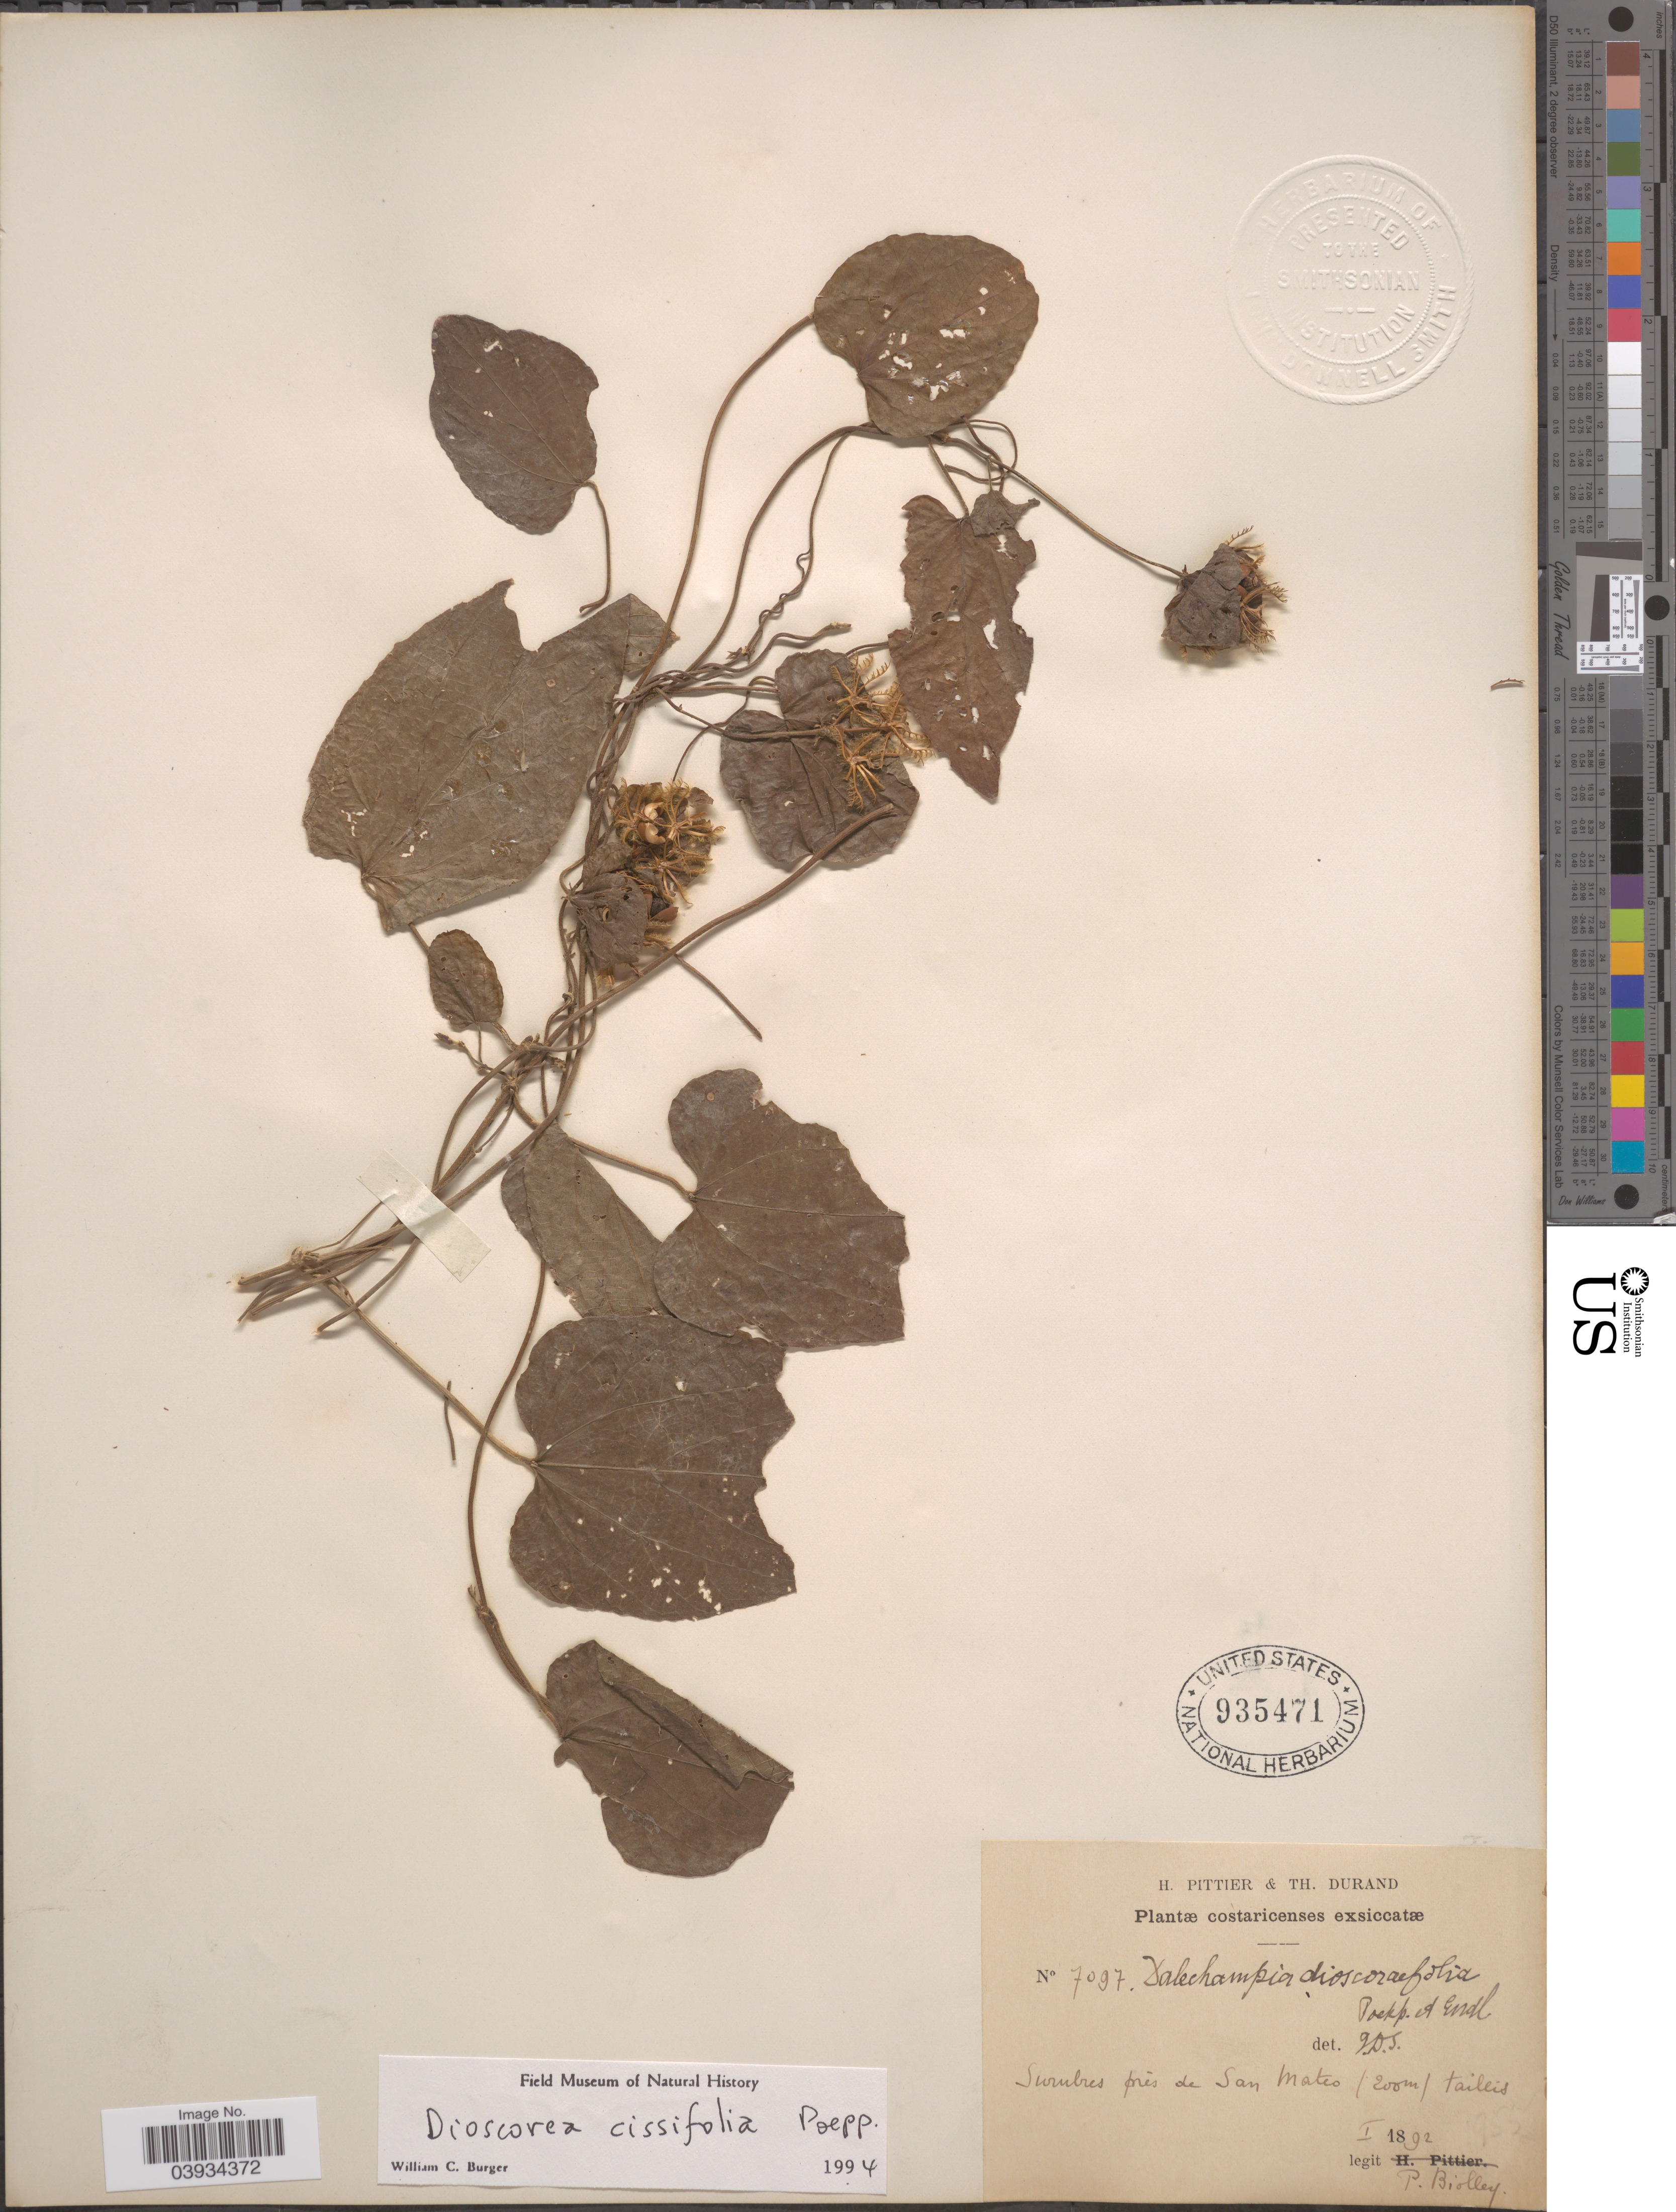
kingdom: Plantae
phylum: Tracheophyta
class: Liliopsida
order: Dioscoreales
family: Dioscoreaceae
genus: Dioscorea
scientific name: Dioscorea cissifolia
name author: Lour.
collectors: P. Biolley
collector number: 7097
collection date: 1892-01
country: Costa Rica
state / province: Puntarenas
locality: Surubres prés de San Mateo.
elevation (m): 200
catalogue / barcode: US 935471